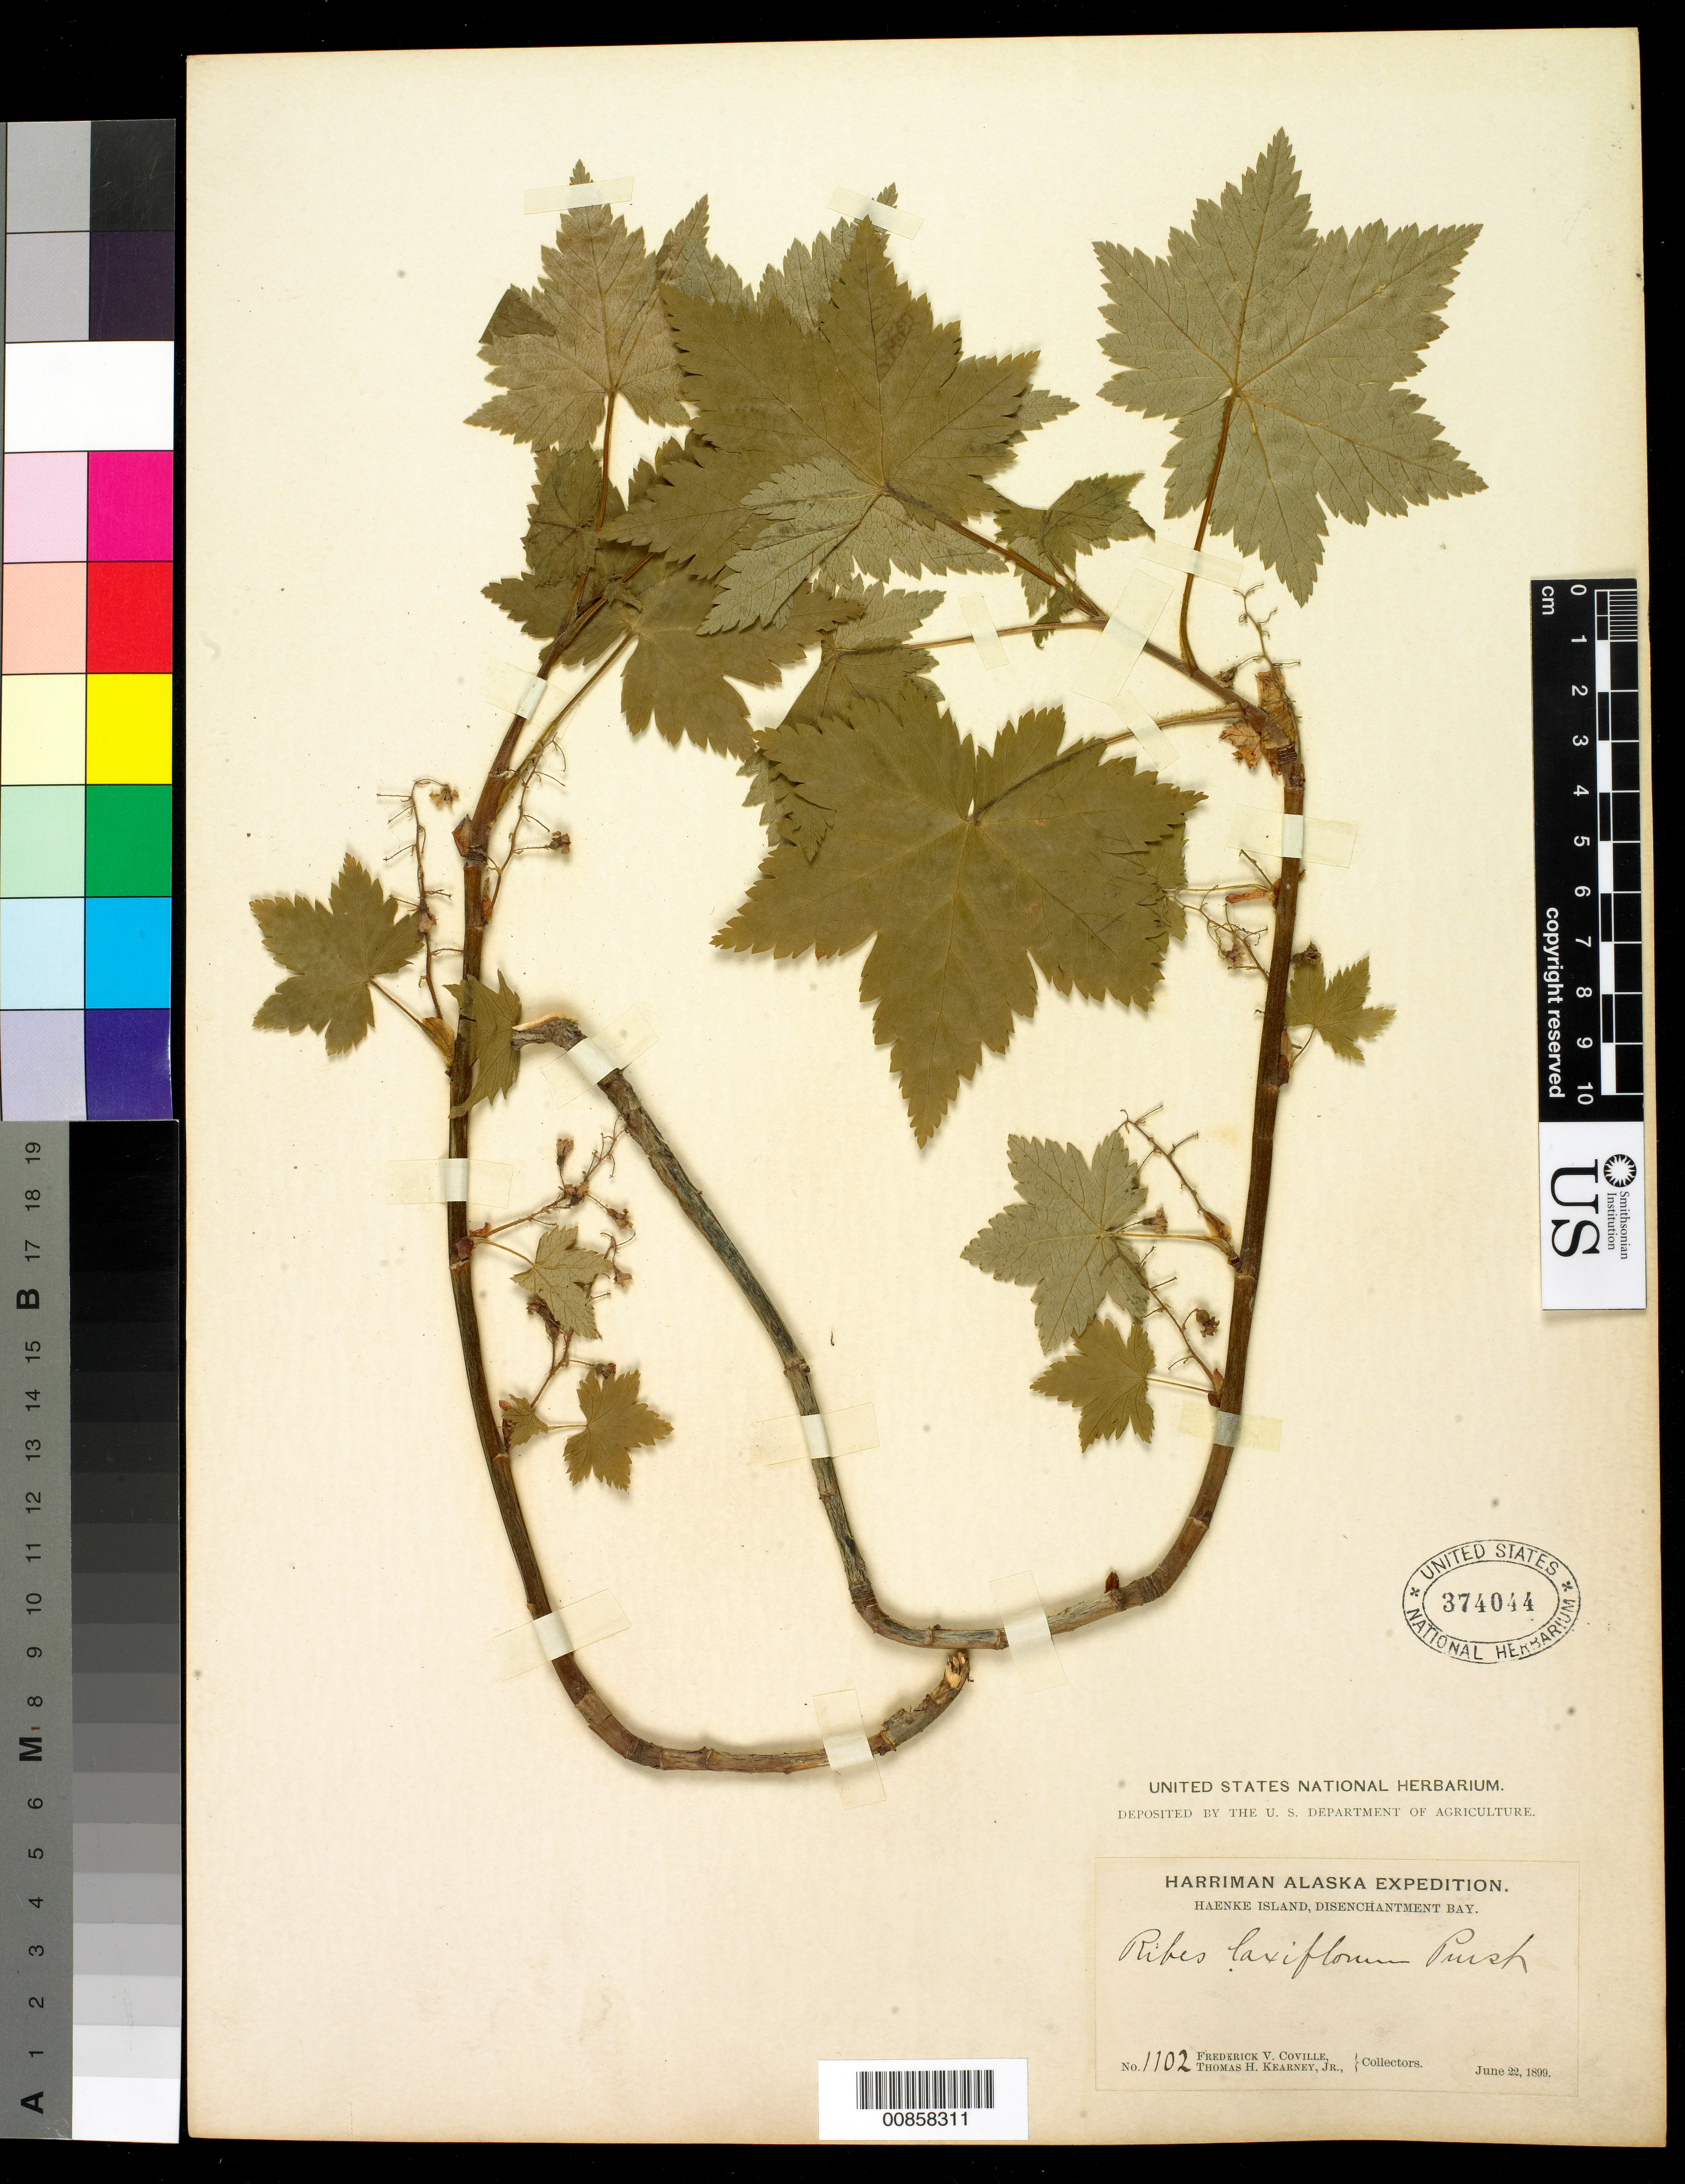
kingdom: Plantae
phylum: Tracheophyta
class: Magnoliopsida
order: Saxifragales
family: Grossulariaceae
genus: Ribes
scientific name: Ribes laxiflorum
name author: Pursh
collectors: F. V. Coville & T. H. Kearney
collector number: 1102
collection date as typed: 22 Jun 1899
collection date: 1899-06-22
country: United States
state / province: Alaska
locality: Haenke Island, Disenchantment Bay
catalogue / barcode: US 374044